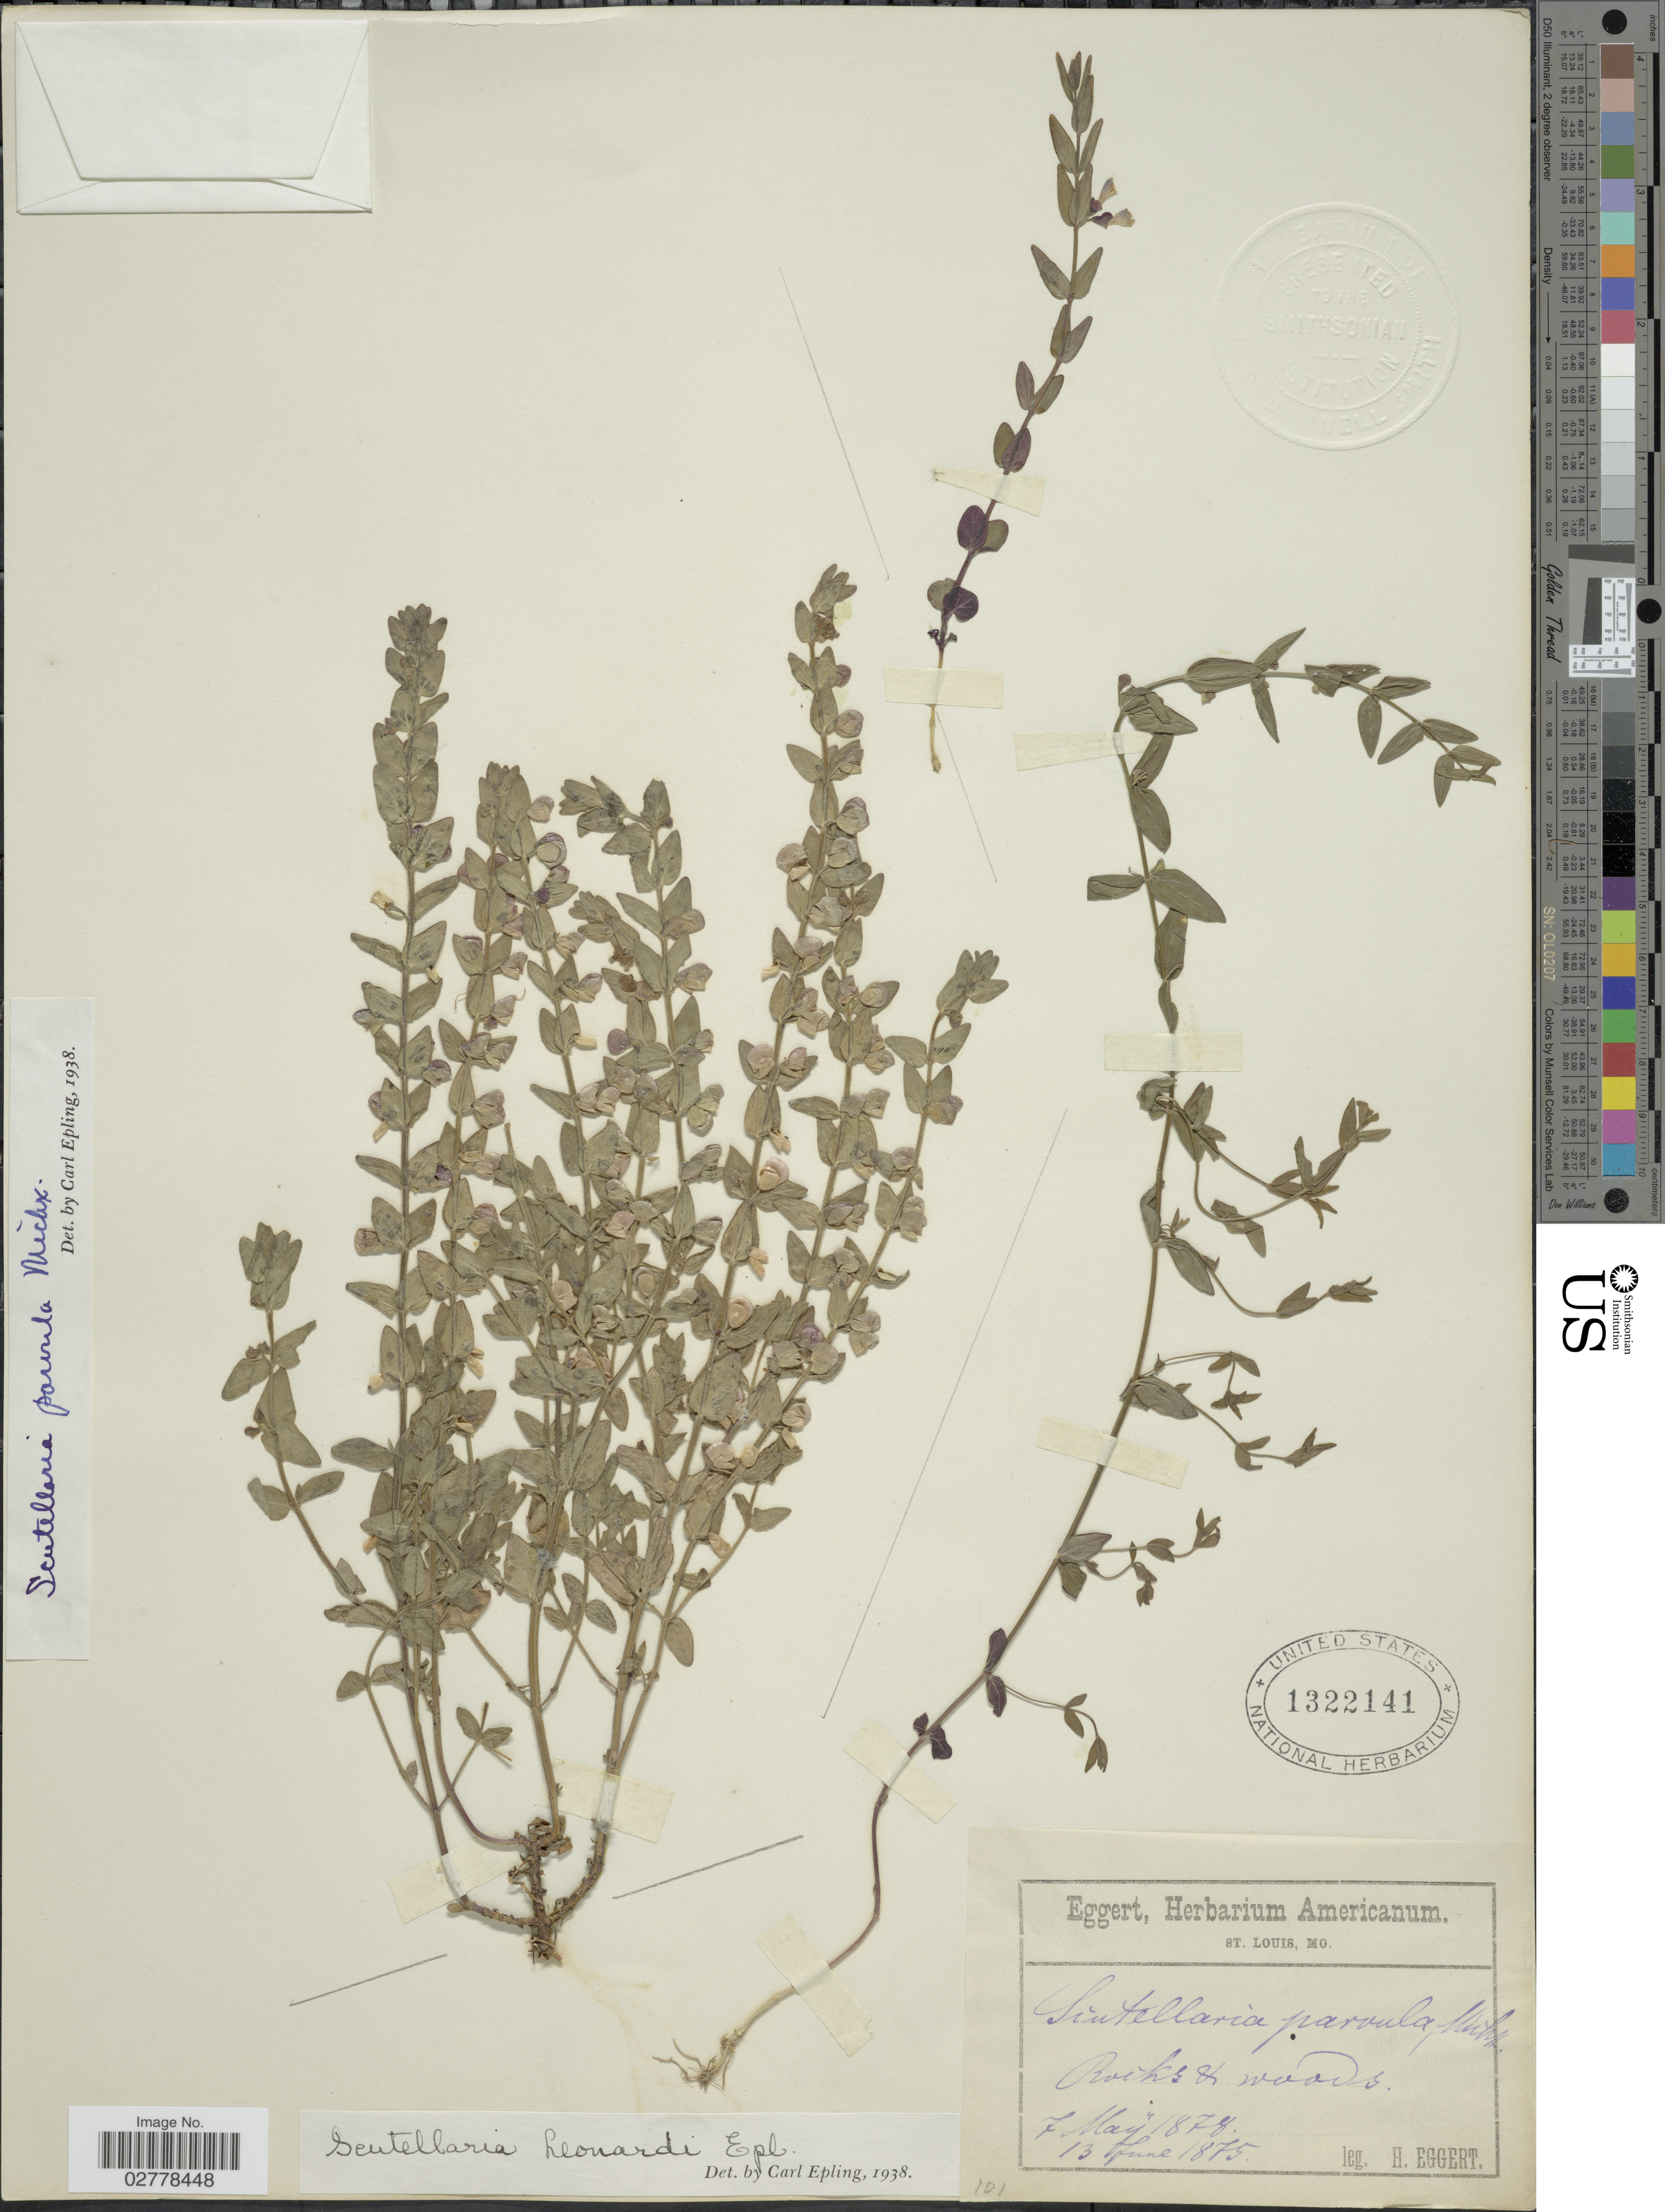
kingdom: Plantae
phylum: Tracheophyta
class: Magnoliopsida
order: Lamiales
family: Lamiaceae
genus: Scutellaria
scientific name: Scutellaria leonardii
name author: Epling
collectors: H. Eggert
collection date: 1875-06-13/1878-05-07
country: United States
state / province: Missouri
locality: St. Louis.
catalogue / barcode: US 1322141